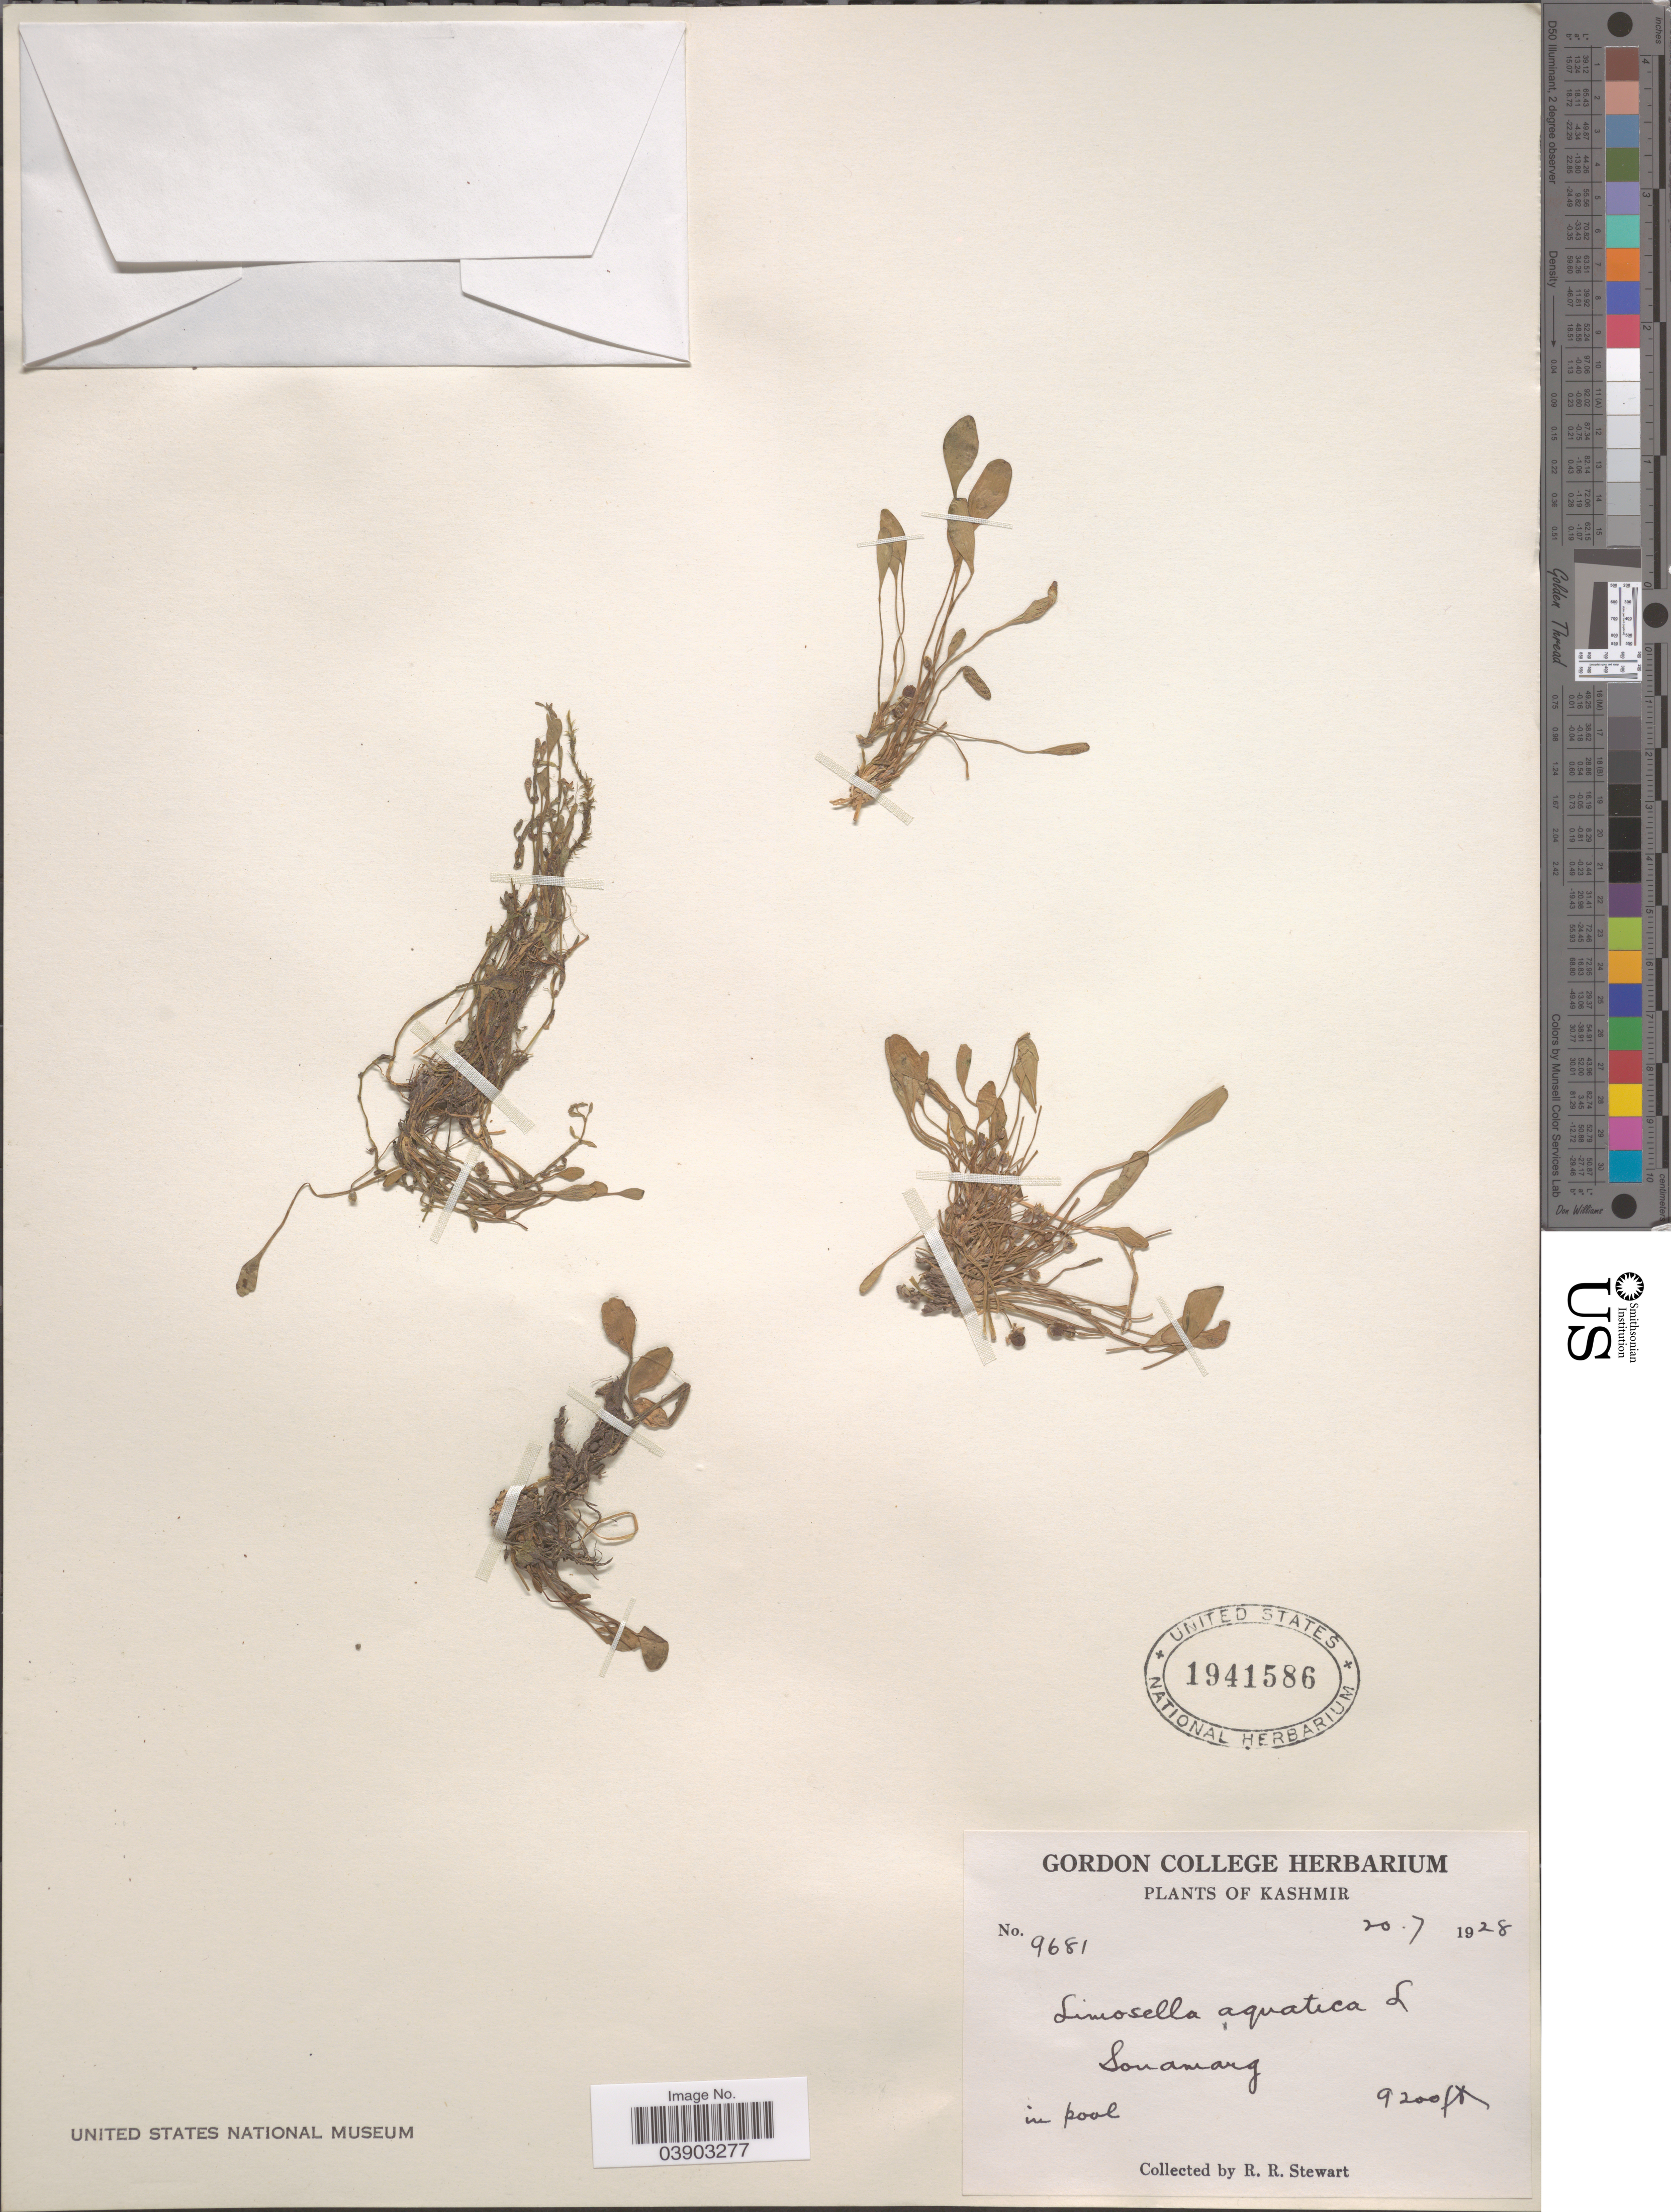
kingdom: Plantae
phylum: Tracheophyta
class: Magnoliopsida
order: Lamiales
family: Scrophulariaceae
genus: Limosella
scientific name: Limosella aquatica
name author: L.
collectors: R. Stewart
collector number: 9681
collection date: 1928-07-20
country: India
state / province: Jammu and Kashmir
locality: Kashmir. Sonamarg.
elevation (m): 2804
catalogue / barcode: US 1941586